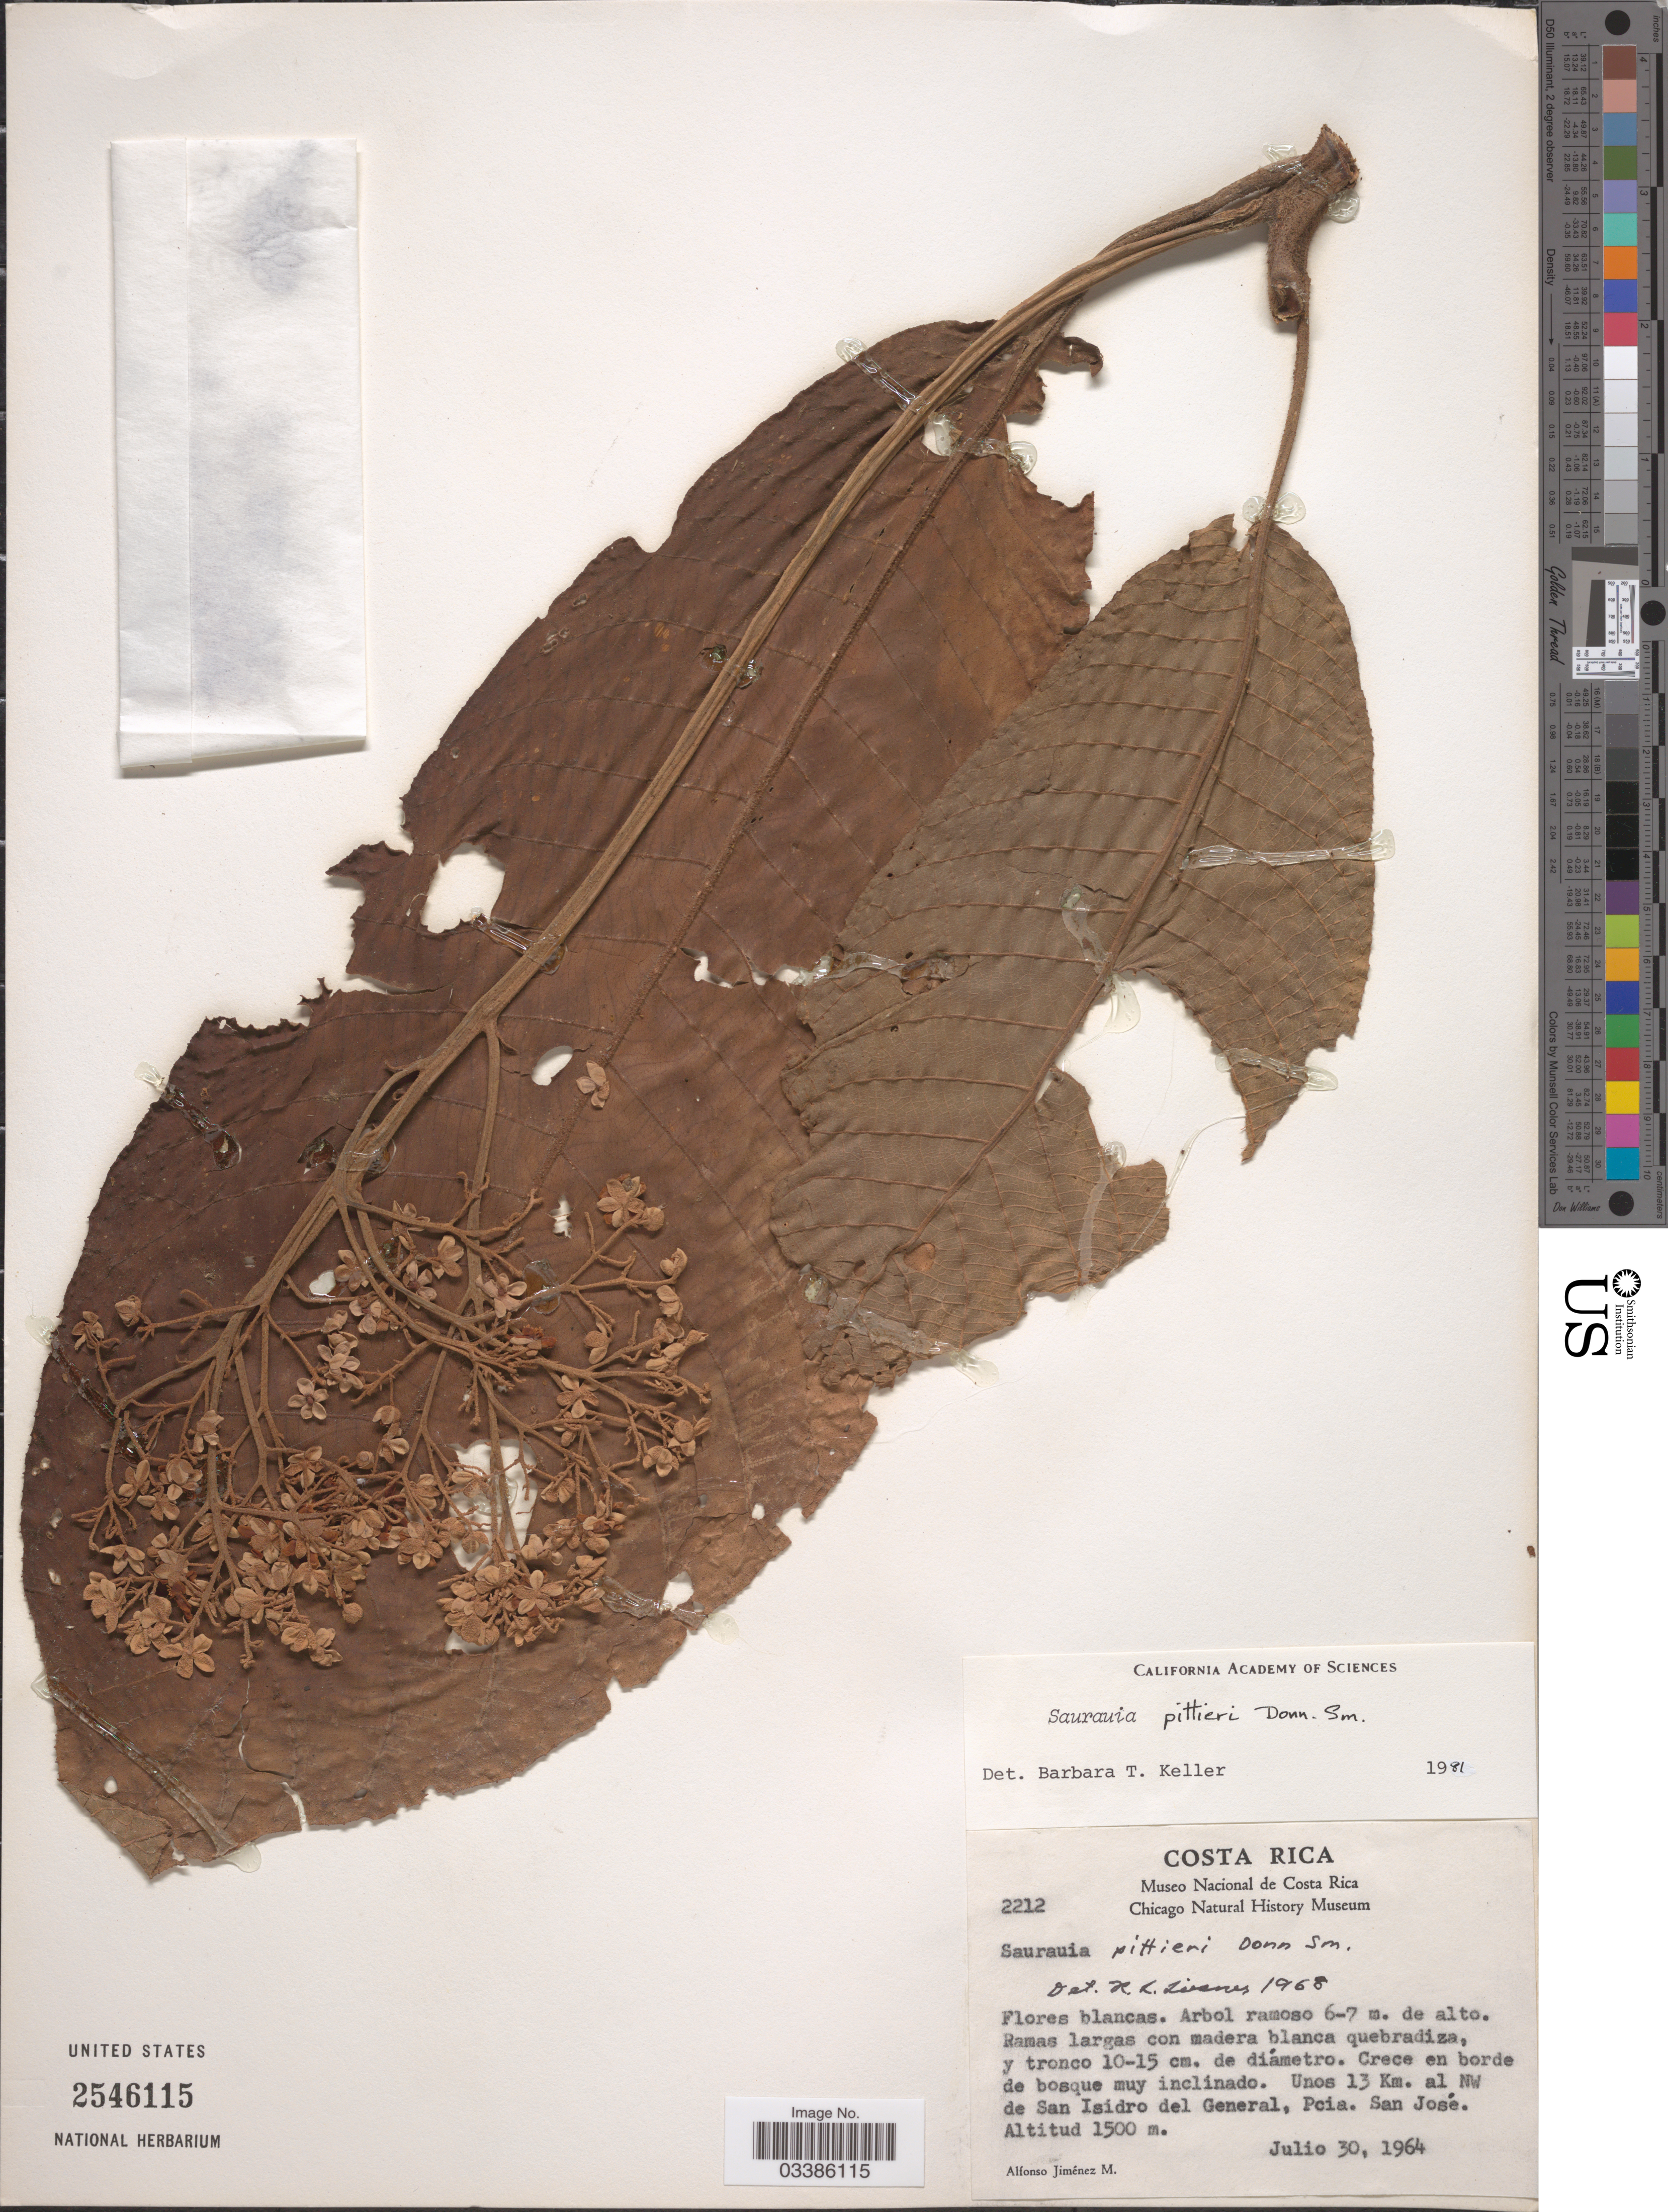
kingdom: Plantae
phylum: Tracheophyta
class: Magnoliopsida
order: Ericales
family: Actinidiaceae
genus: Saurauia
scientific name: Saurauia pittieri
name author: Donn. Sm.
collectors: A. Jimenez M.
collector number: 2212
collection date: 1964-07-30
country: Costa Rica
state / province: San José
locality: Unos 13 Km. al NW de San Isidro del General.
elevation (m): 1500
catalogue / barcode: US 2546115